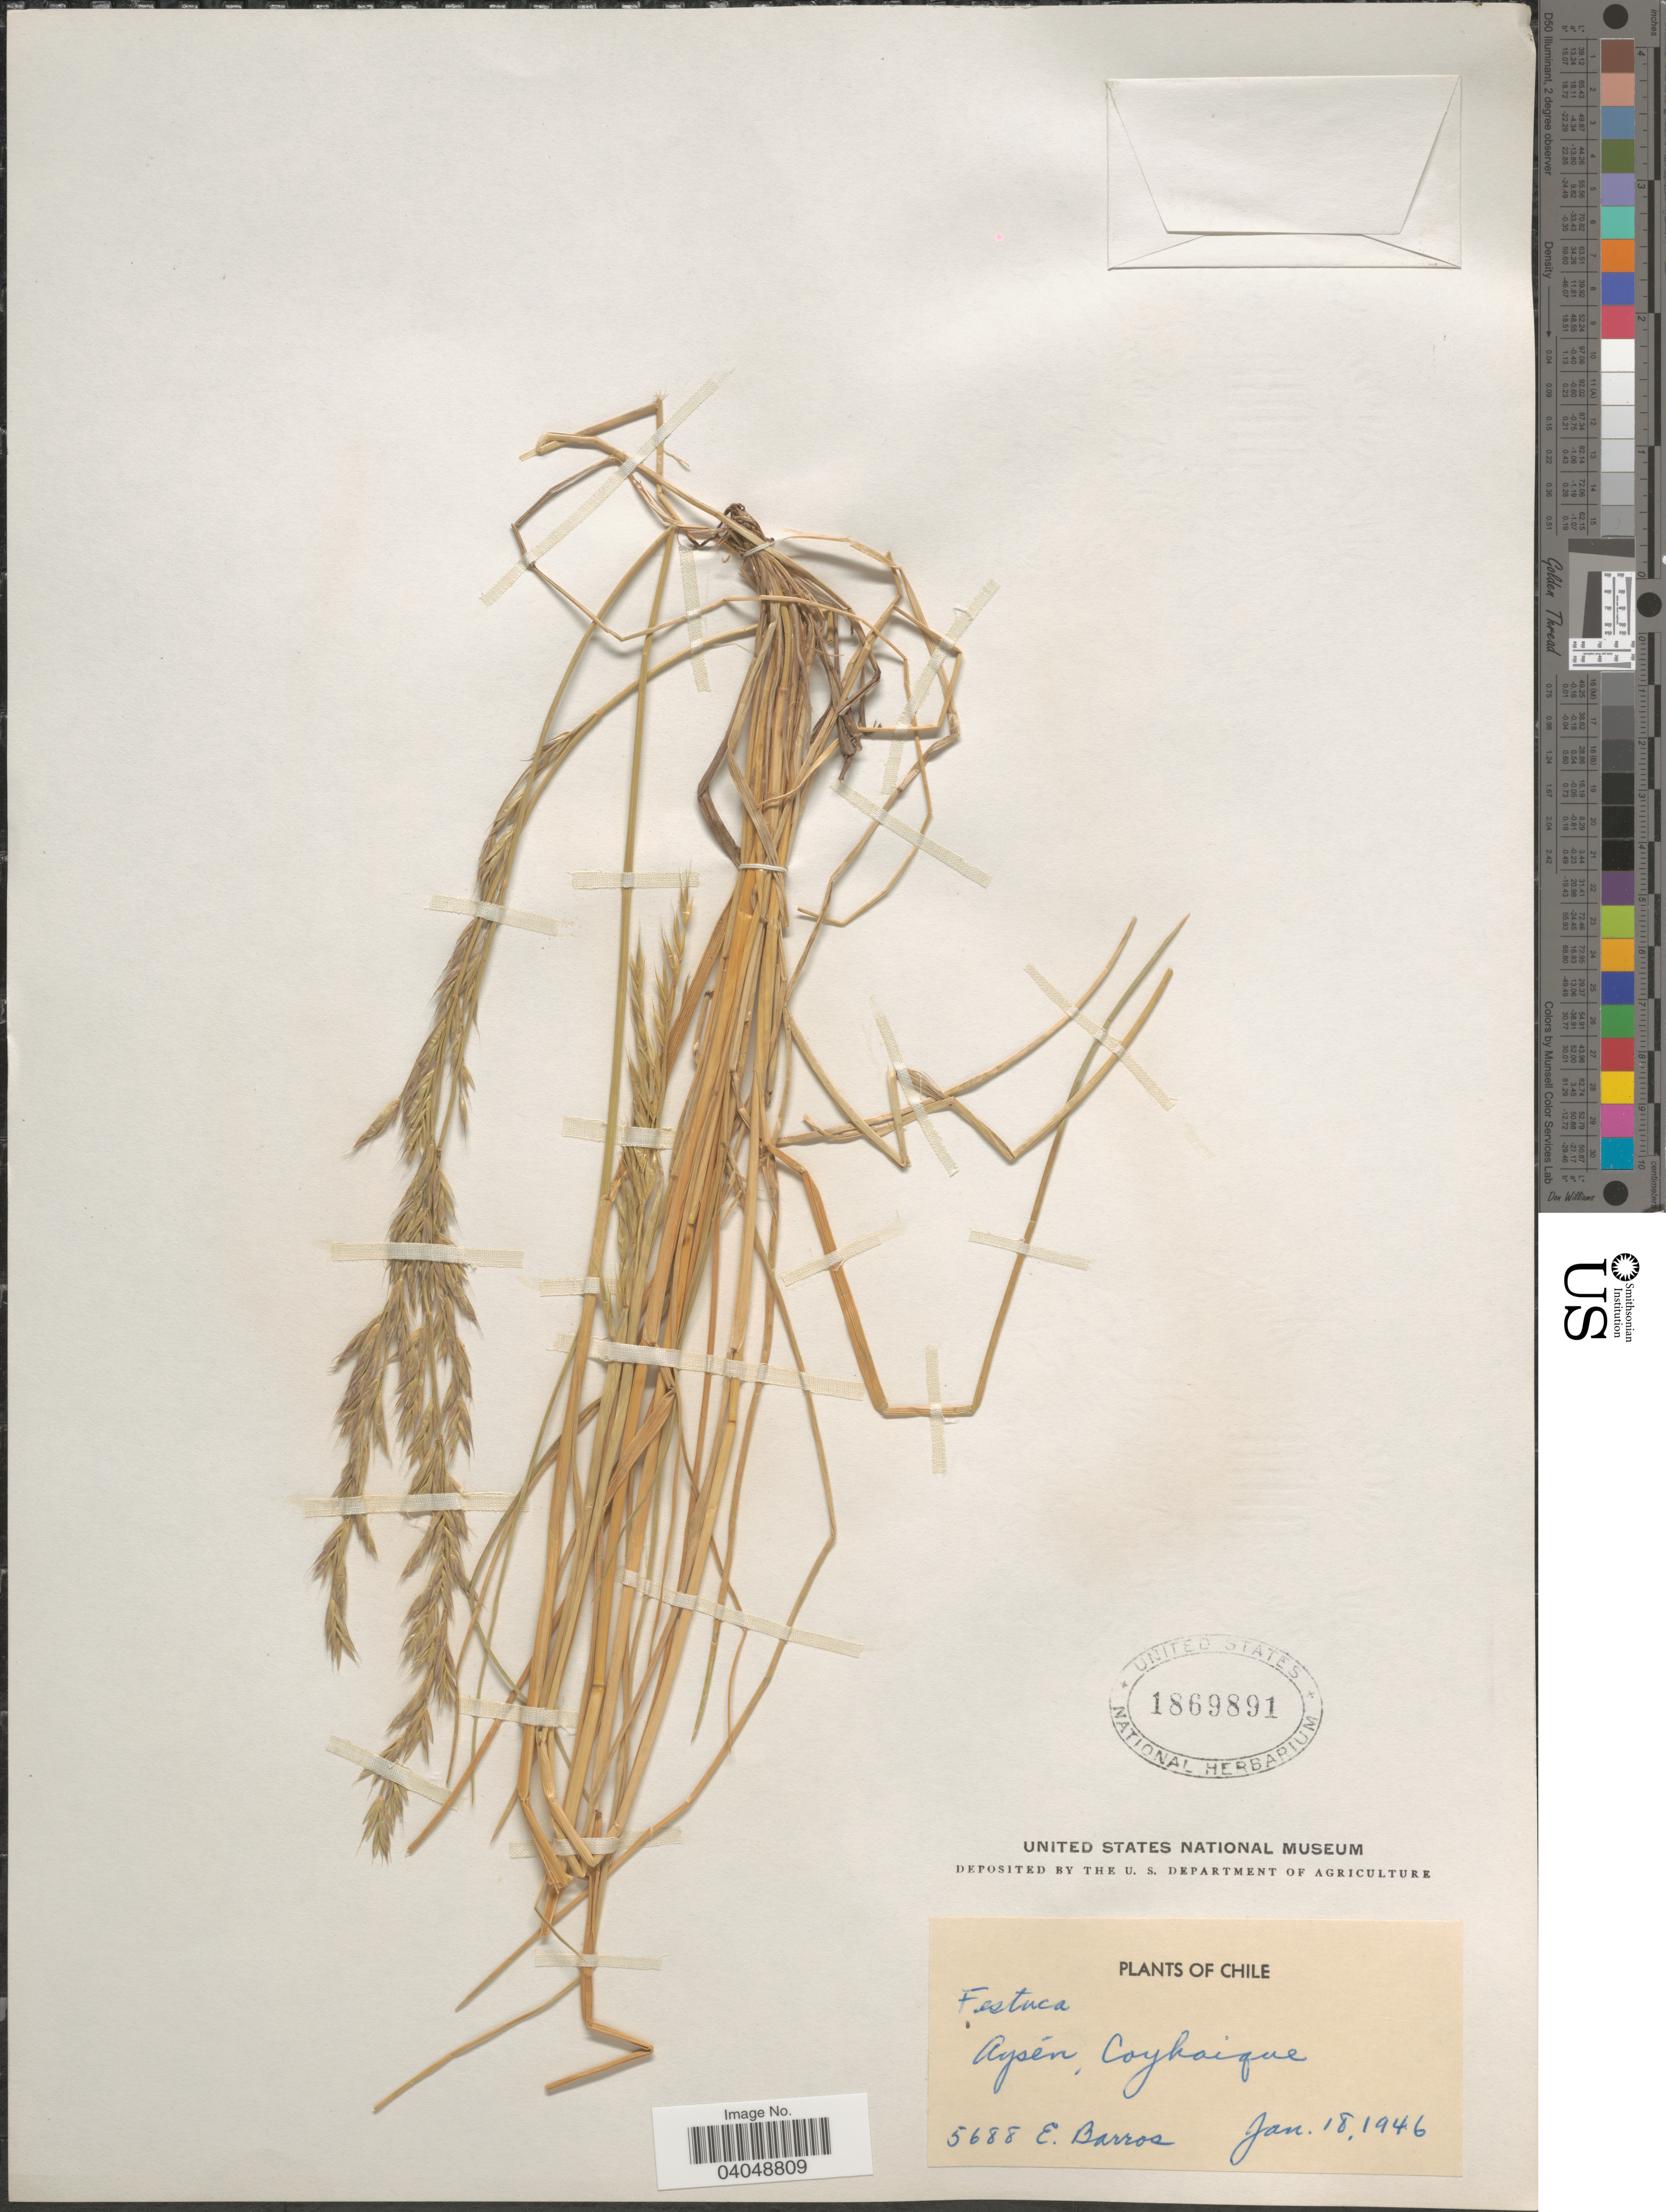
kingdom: Plantae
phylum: Tracheophyta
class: Liliopsida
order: Poales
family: Poaceae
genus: Festuca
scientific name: Festuca sp.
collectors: E. Barros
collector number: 5688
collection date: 1946-01-18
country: Chile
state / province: Aisén (XI)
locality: Aysén, Coyhaique.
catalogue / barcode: US 1869891